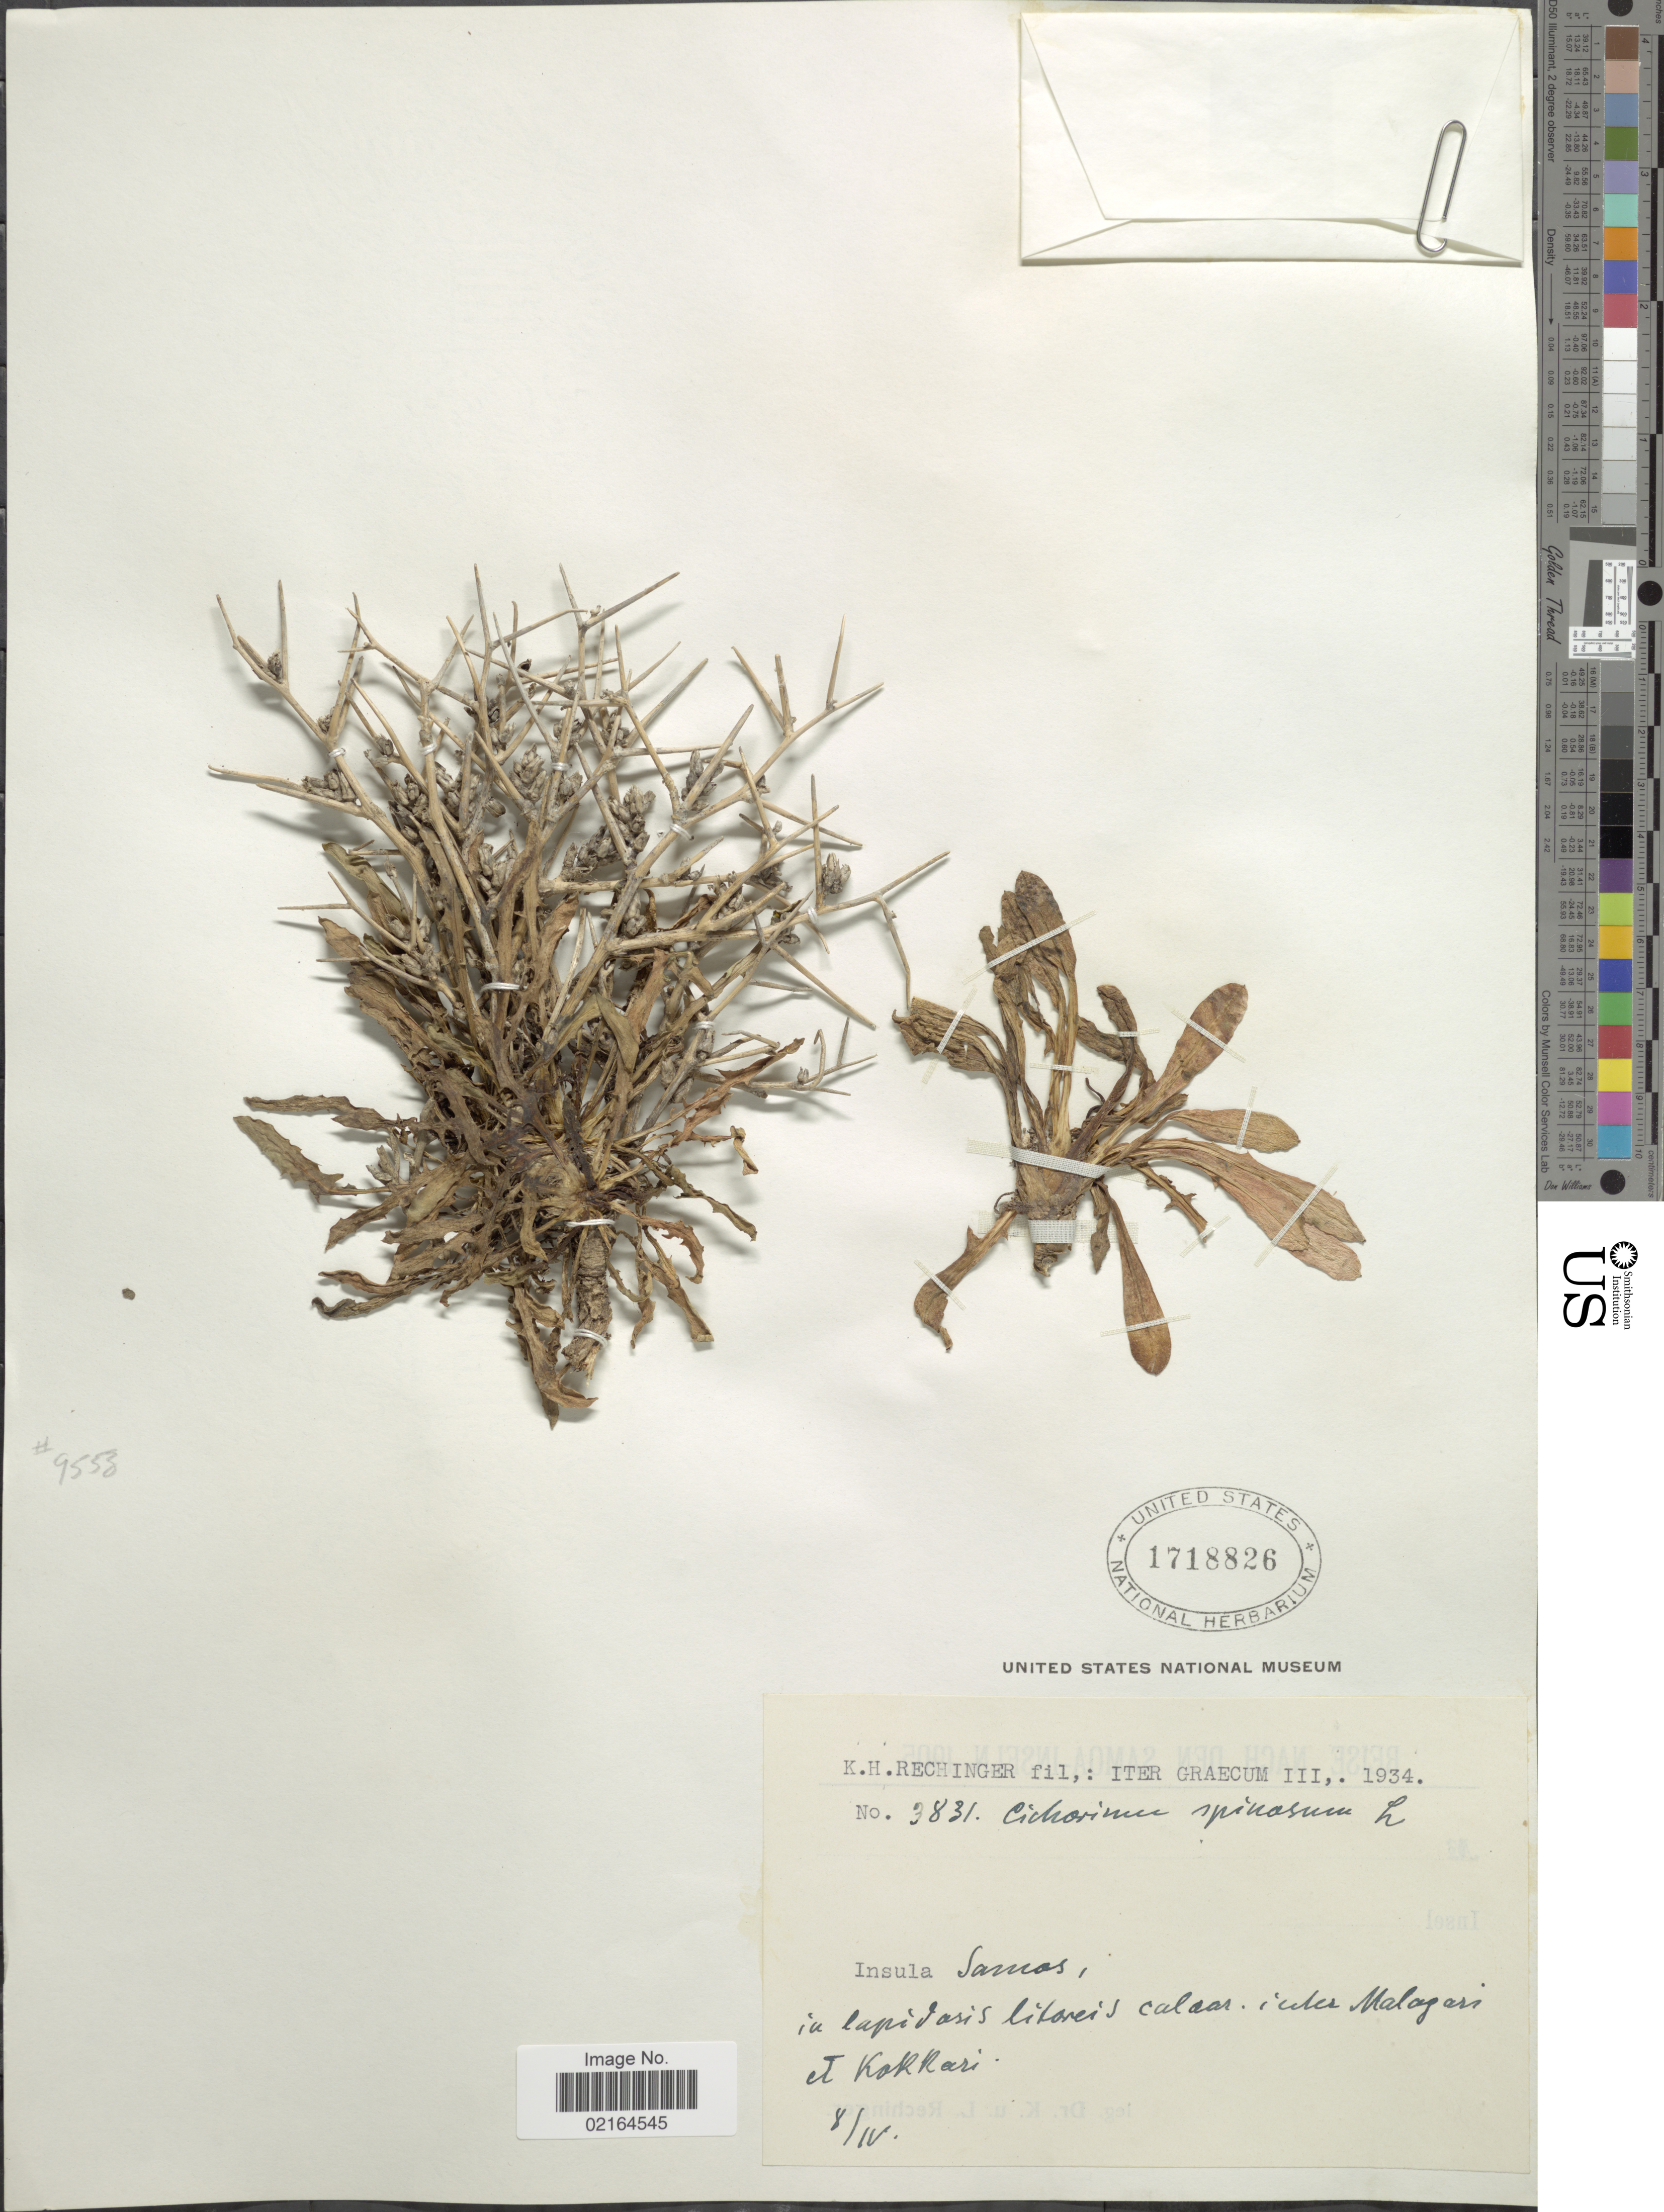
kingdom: Plantae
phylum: Tracheophyta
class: Magnoliopsida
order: Asterales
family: Asteraceae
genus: Cichorium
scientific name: Cichorium spinosum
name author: L.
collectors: K. H. Rechinger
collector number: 3831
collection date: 1934-04-08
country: Greece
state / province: North Aegean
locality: Iter Graecum III, Insula Samos, in lapidosis litoreis calcar. inter Malagari et Kokkari.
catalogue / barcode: US 1718826